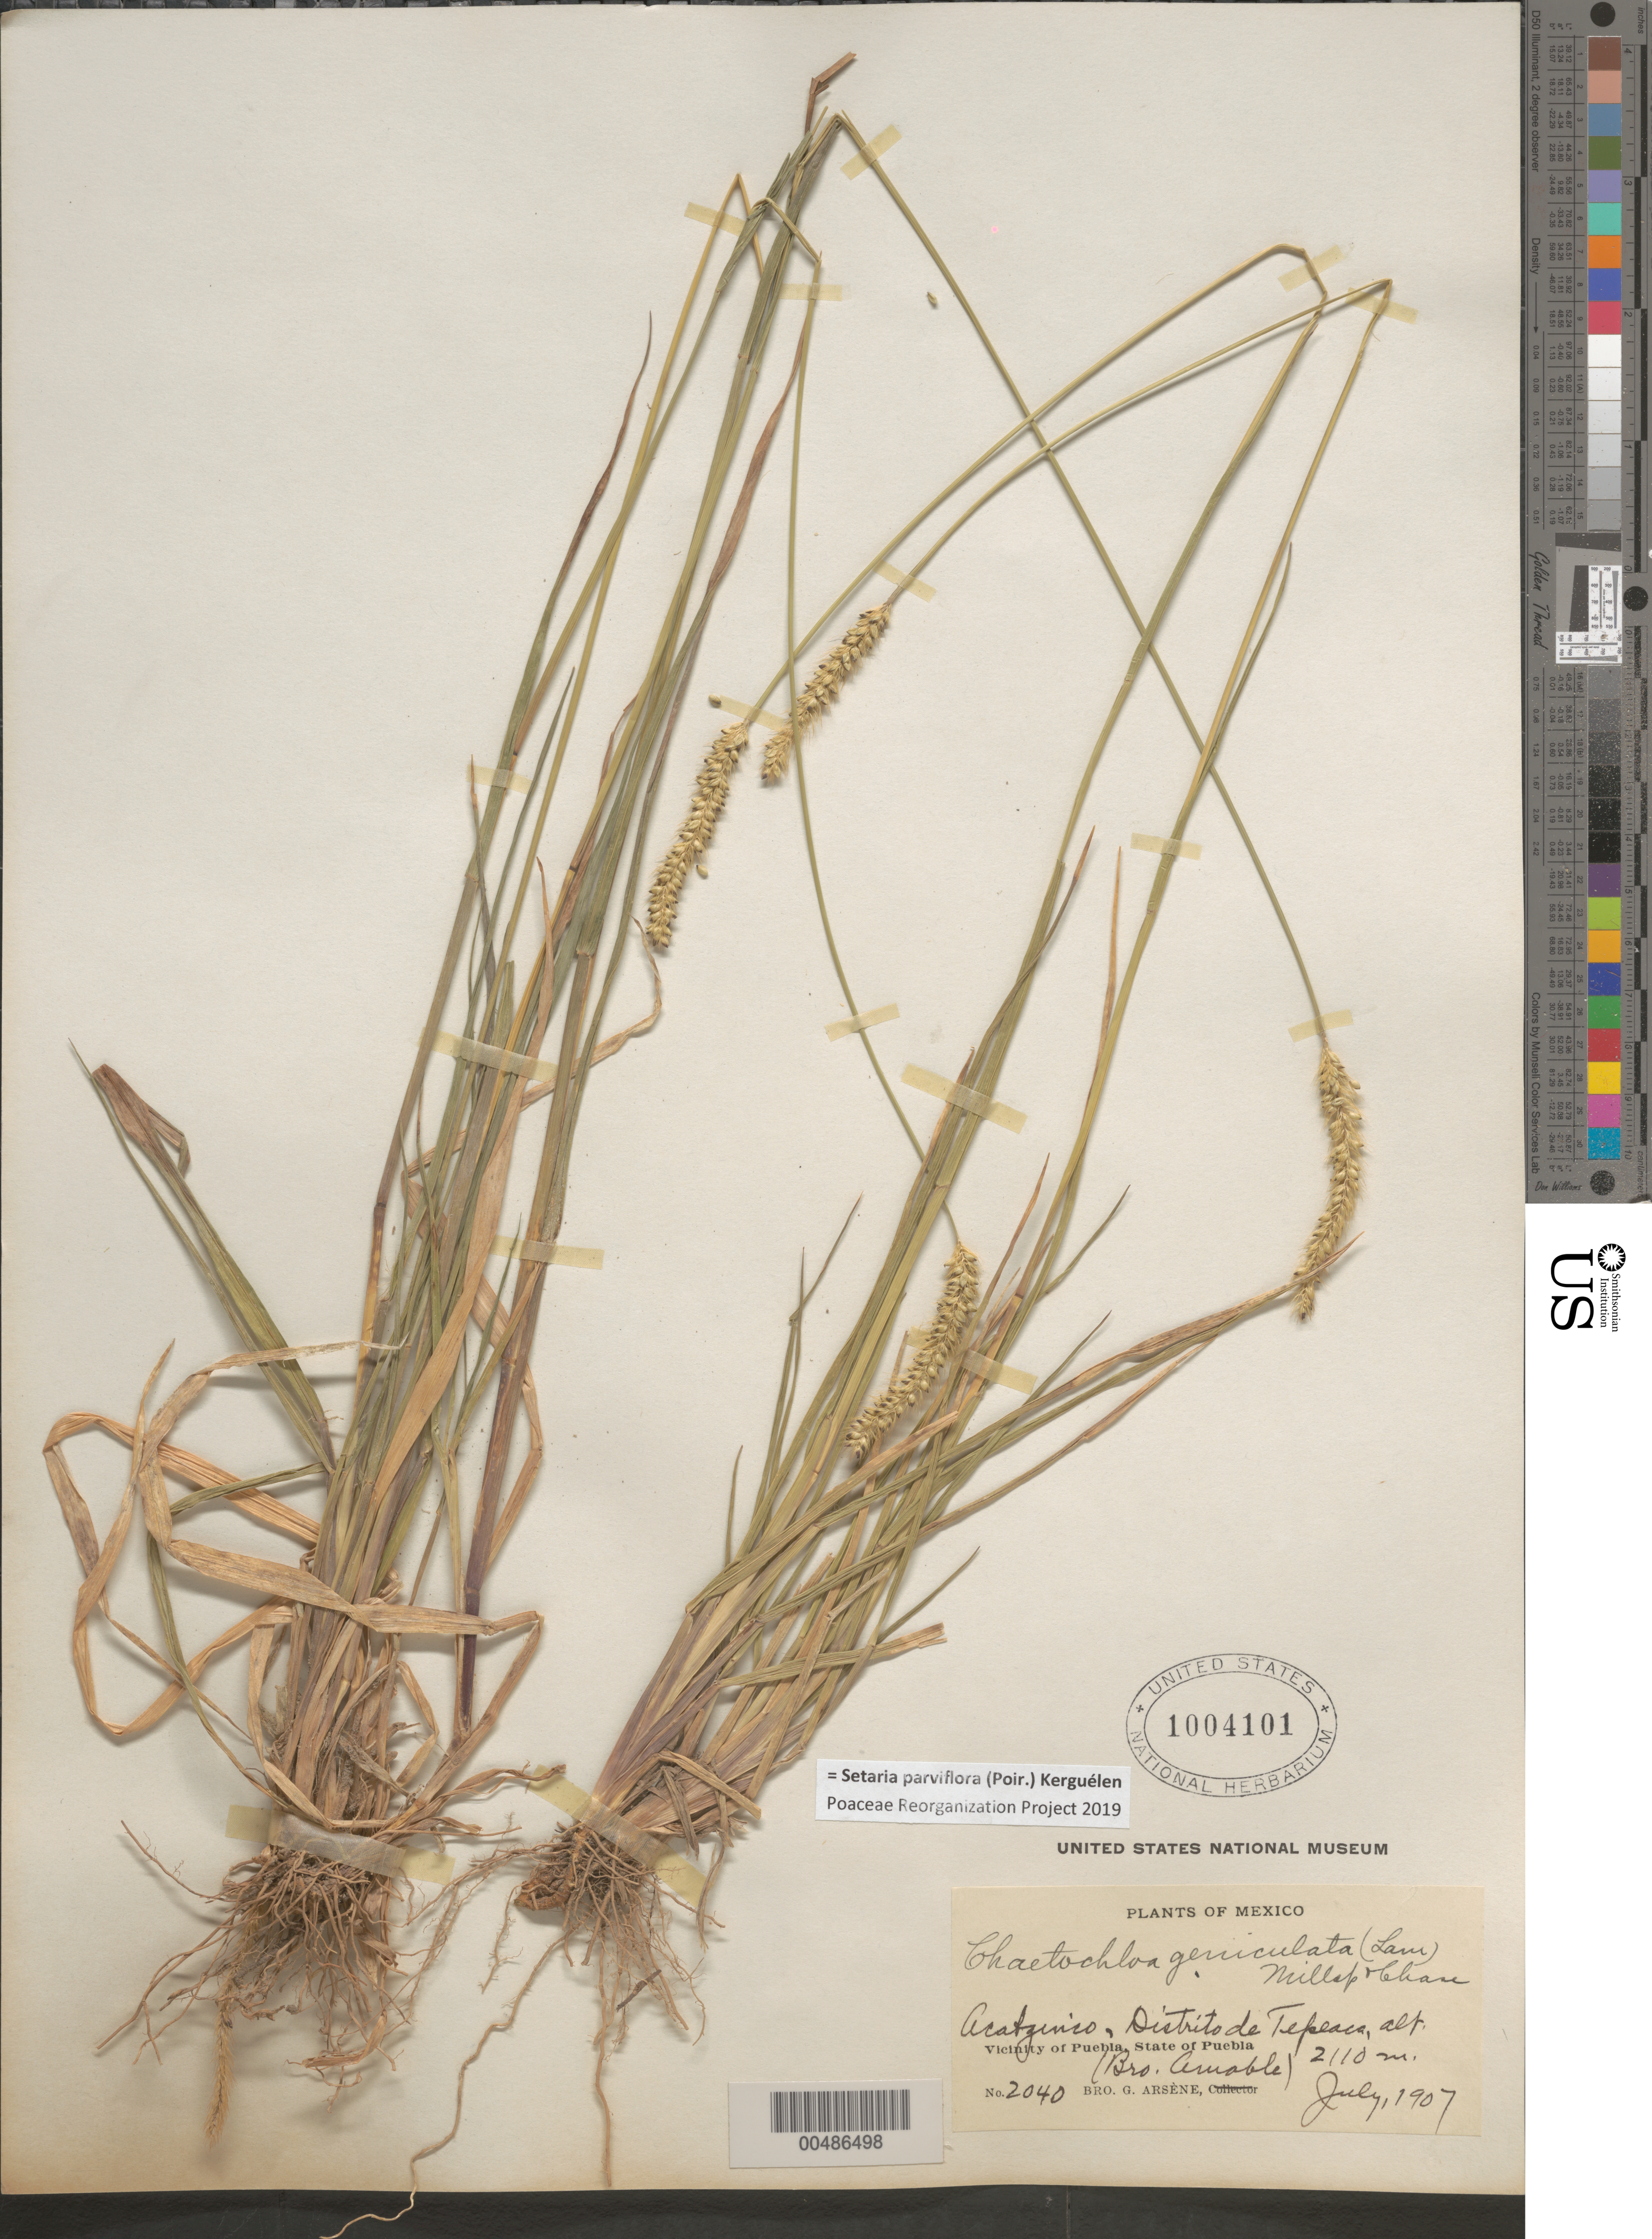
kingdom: Plantae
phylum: Tracheophyta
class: Liliopsida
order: Poales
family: Poaceae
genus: Setaria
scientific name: Setaria parviflora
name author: (Poir.) Kerguélen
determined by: Poaceae Reorganization Project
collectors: Bro. G. Arsène & B. Amable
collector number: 2040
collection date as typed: Jul 1907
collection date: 1907-07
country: Mexico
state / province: Puebla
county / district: Tepeaca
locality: Acatzinco, vicinity of Puebla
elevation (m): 2110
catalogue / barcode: US 1004101